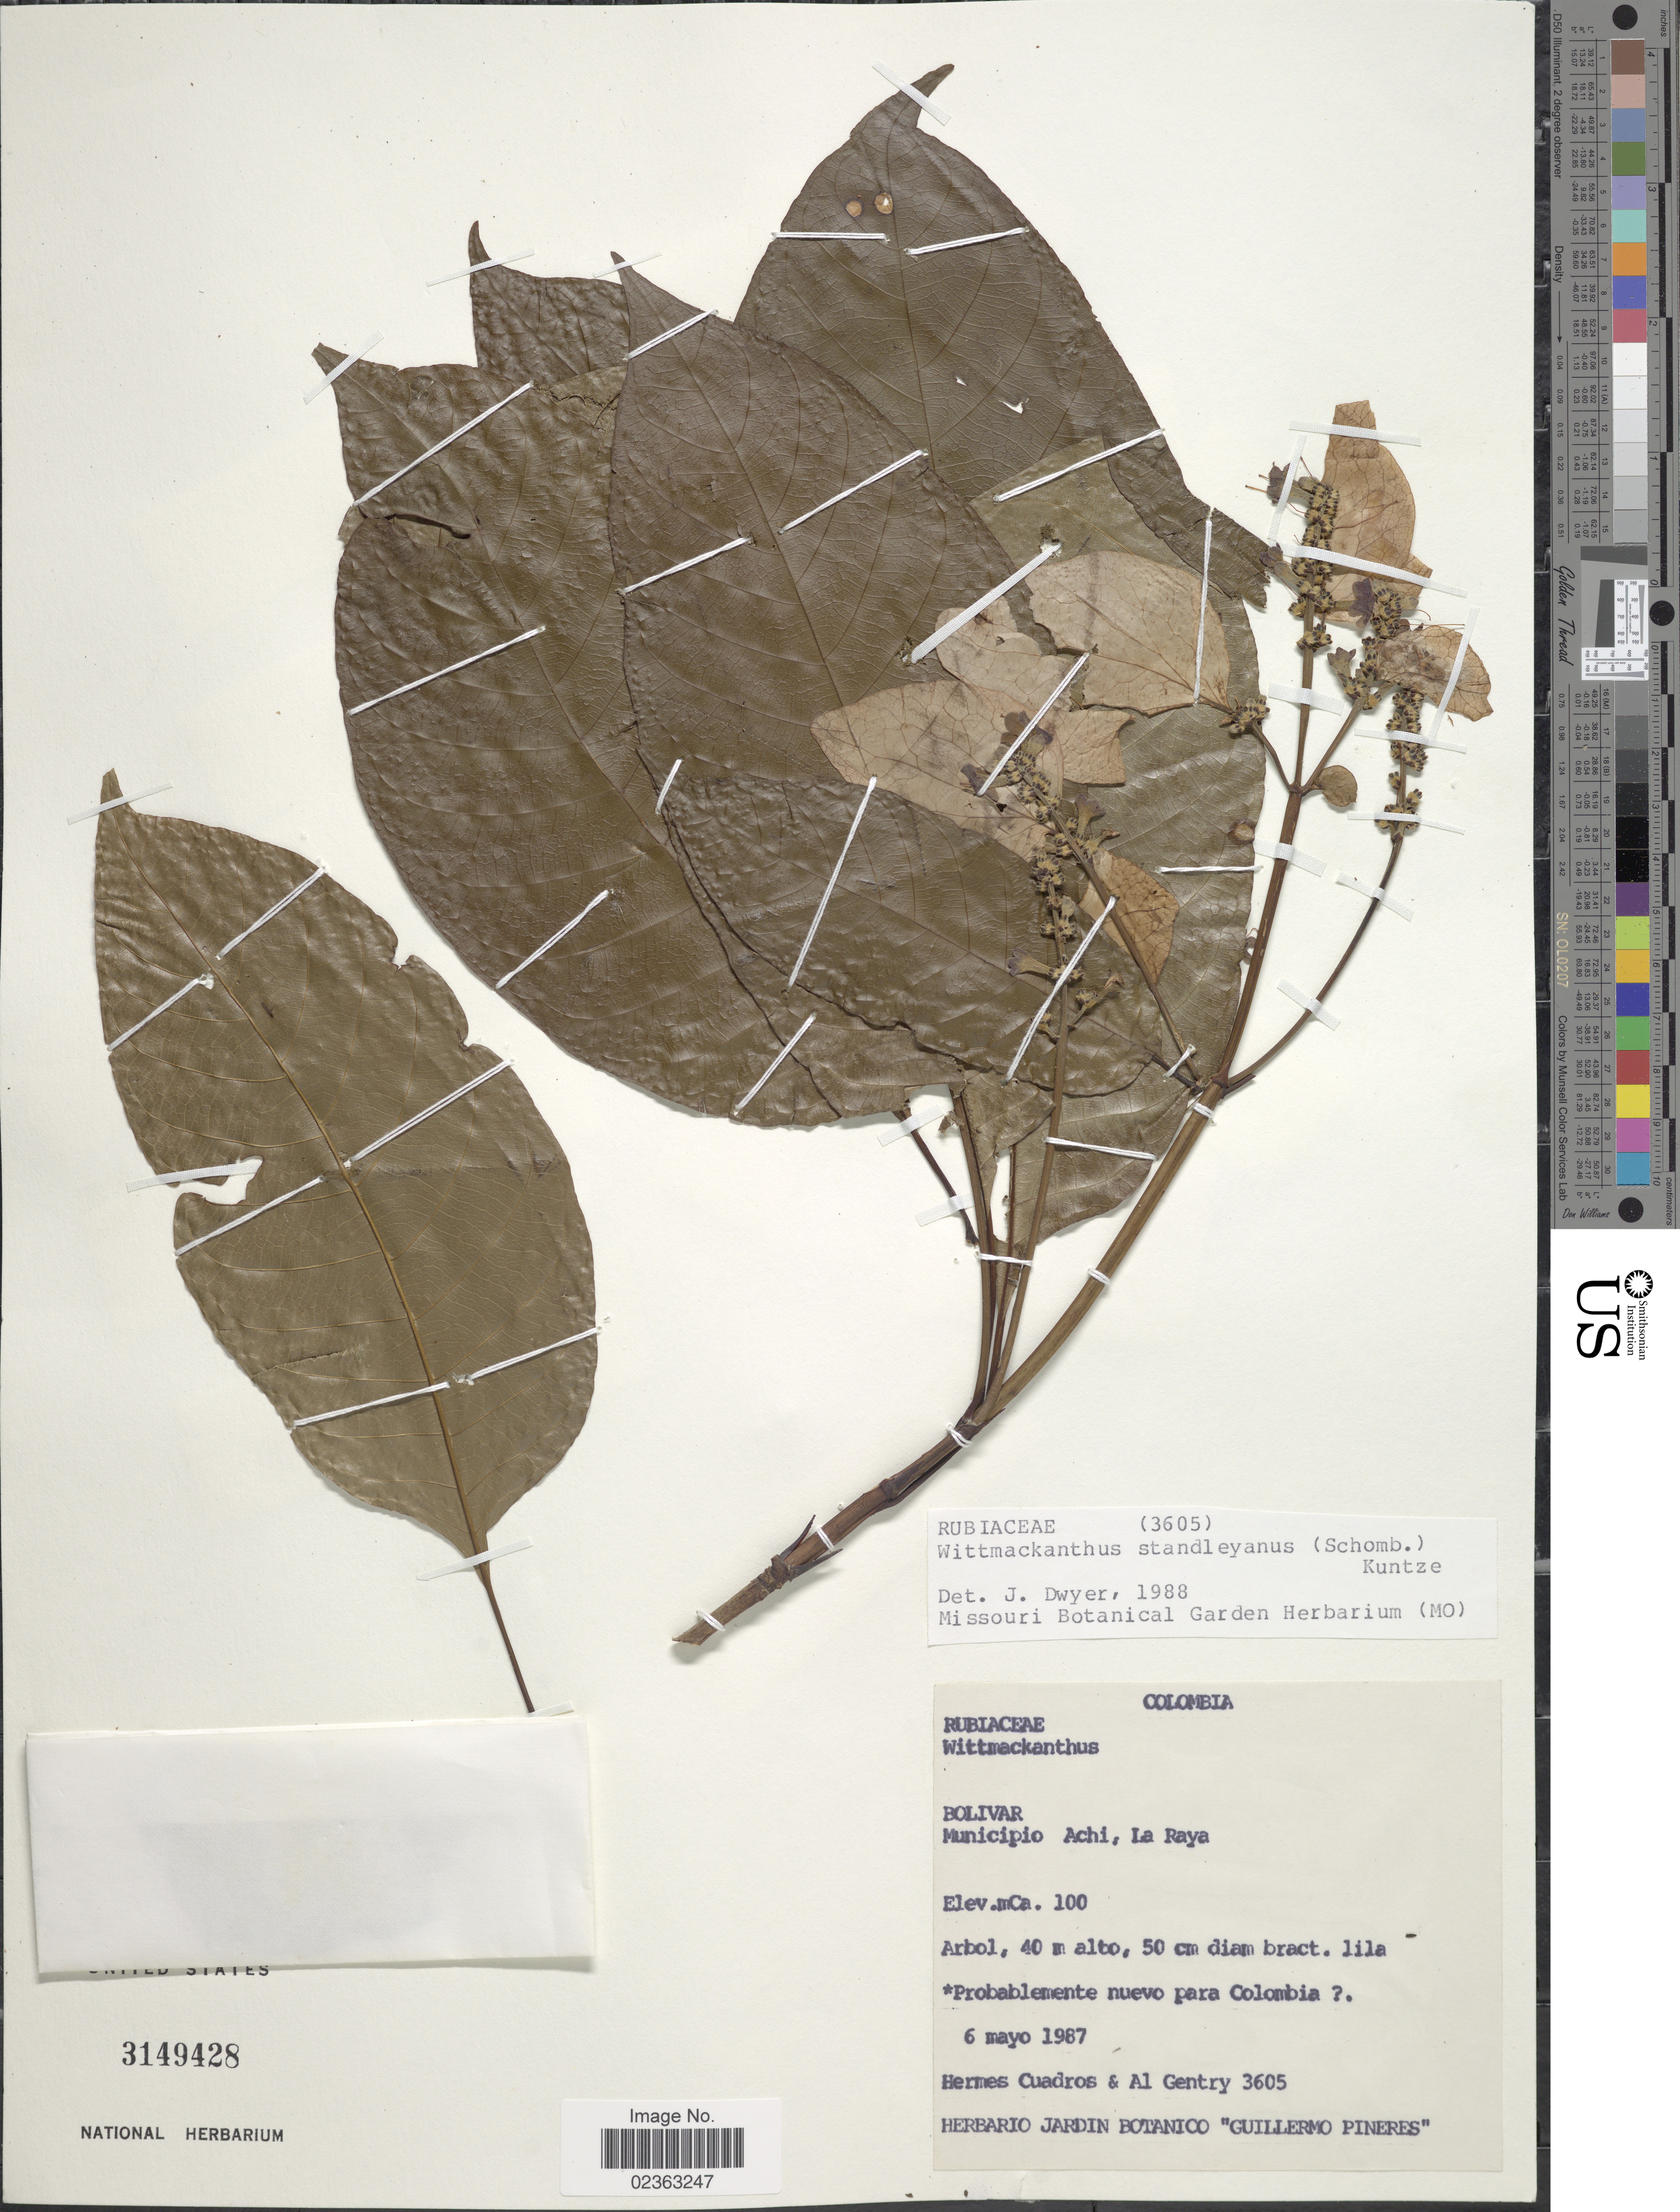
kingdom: Plantae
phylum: Tracheophyta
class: Magnoliopsida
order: Gentianales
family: Rubiaceae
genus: Wittmackanthus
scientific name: Wittmackanthus stanleyanus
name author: (R.H. Schomb.) Kuntze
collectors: H. Cuadros & A. H. Gentry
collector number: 3605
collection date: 1987-05-06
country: Colombia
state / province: Bolívar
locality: Municipio Achi, La Raya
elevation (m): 100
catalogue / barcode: US 3149428